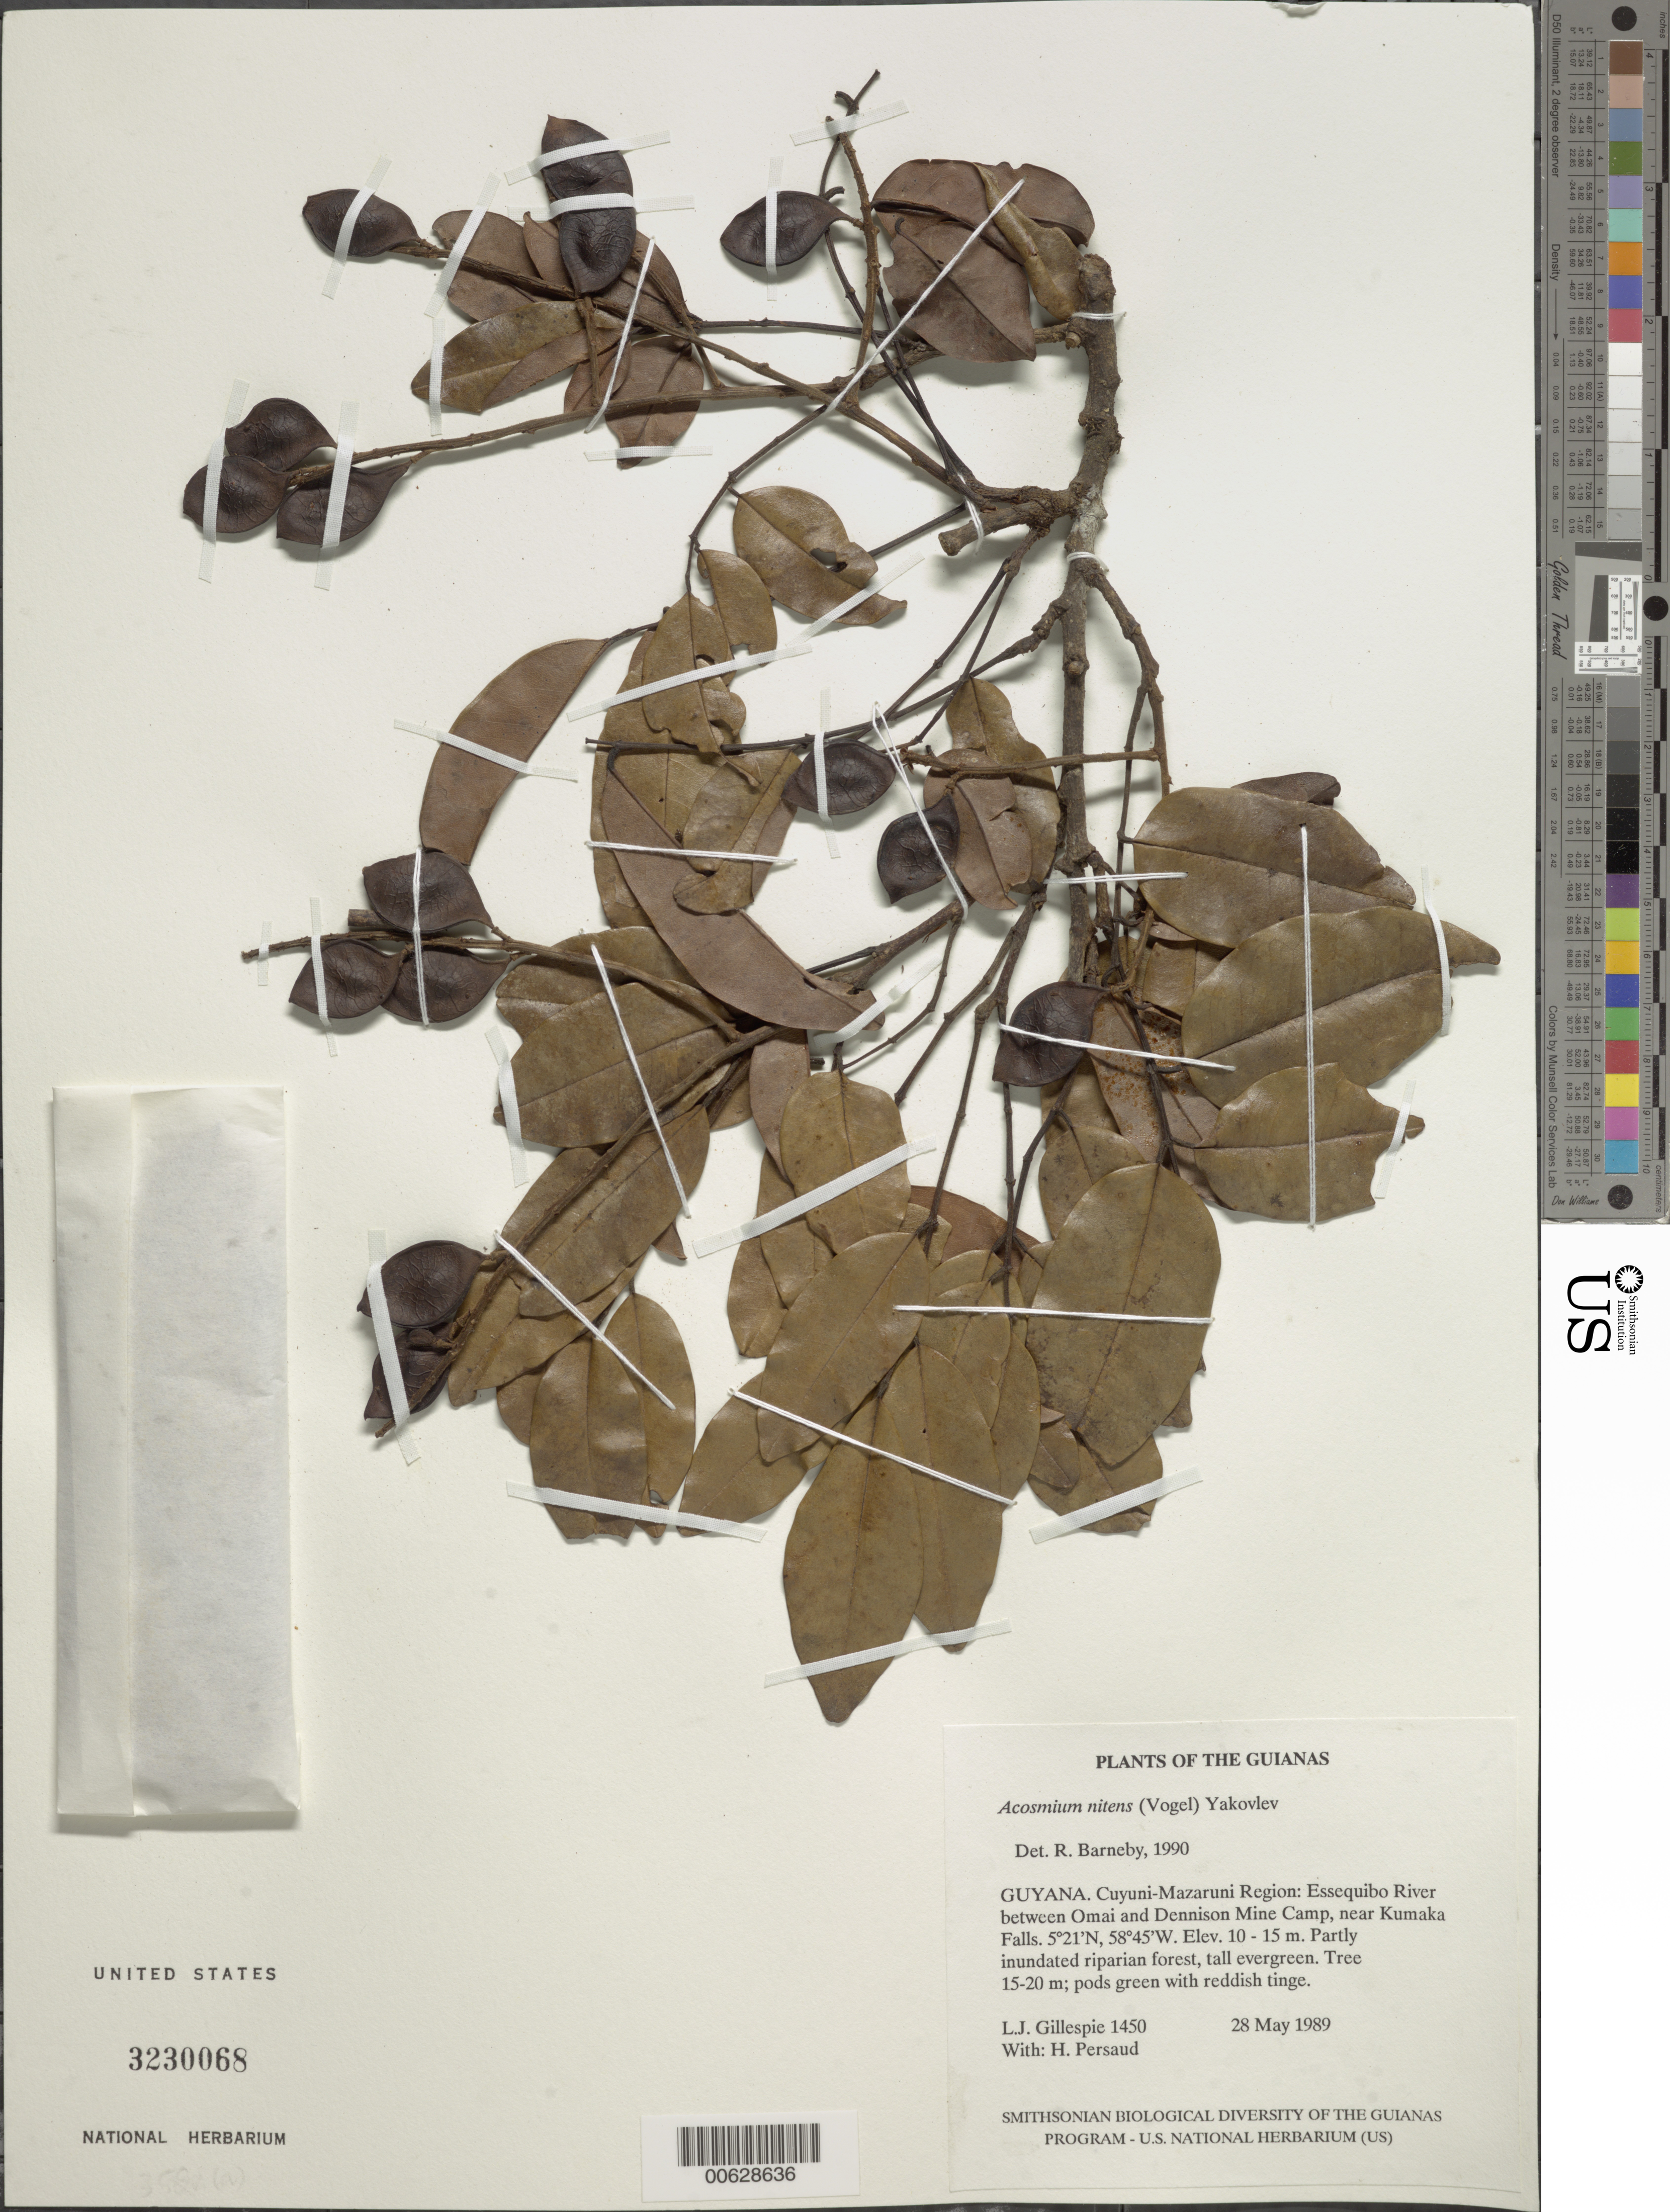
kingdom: Plantae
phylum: Tracheophyta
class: Magnoliopsida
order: Fabales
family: Fabaceae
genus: Acosmium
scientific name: Acosmium nitens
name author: (Vogel) Yakovlev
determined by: Barneby, Rupert C., (NY)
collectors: L. J. Gillespie & H. Persaud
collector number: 1450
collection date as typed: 28 May 1989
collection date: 1989-05-28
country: Guyana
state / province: Cuyuni-Mazaruni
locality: Essequibo River between Omai and Dennison Mine Camp, near Kumaka Falls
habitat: Partly inundated riparian forest, tall evergreen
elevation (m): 10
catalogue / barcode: US 3230068